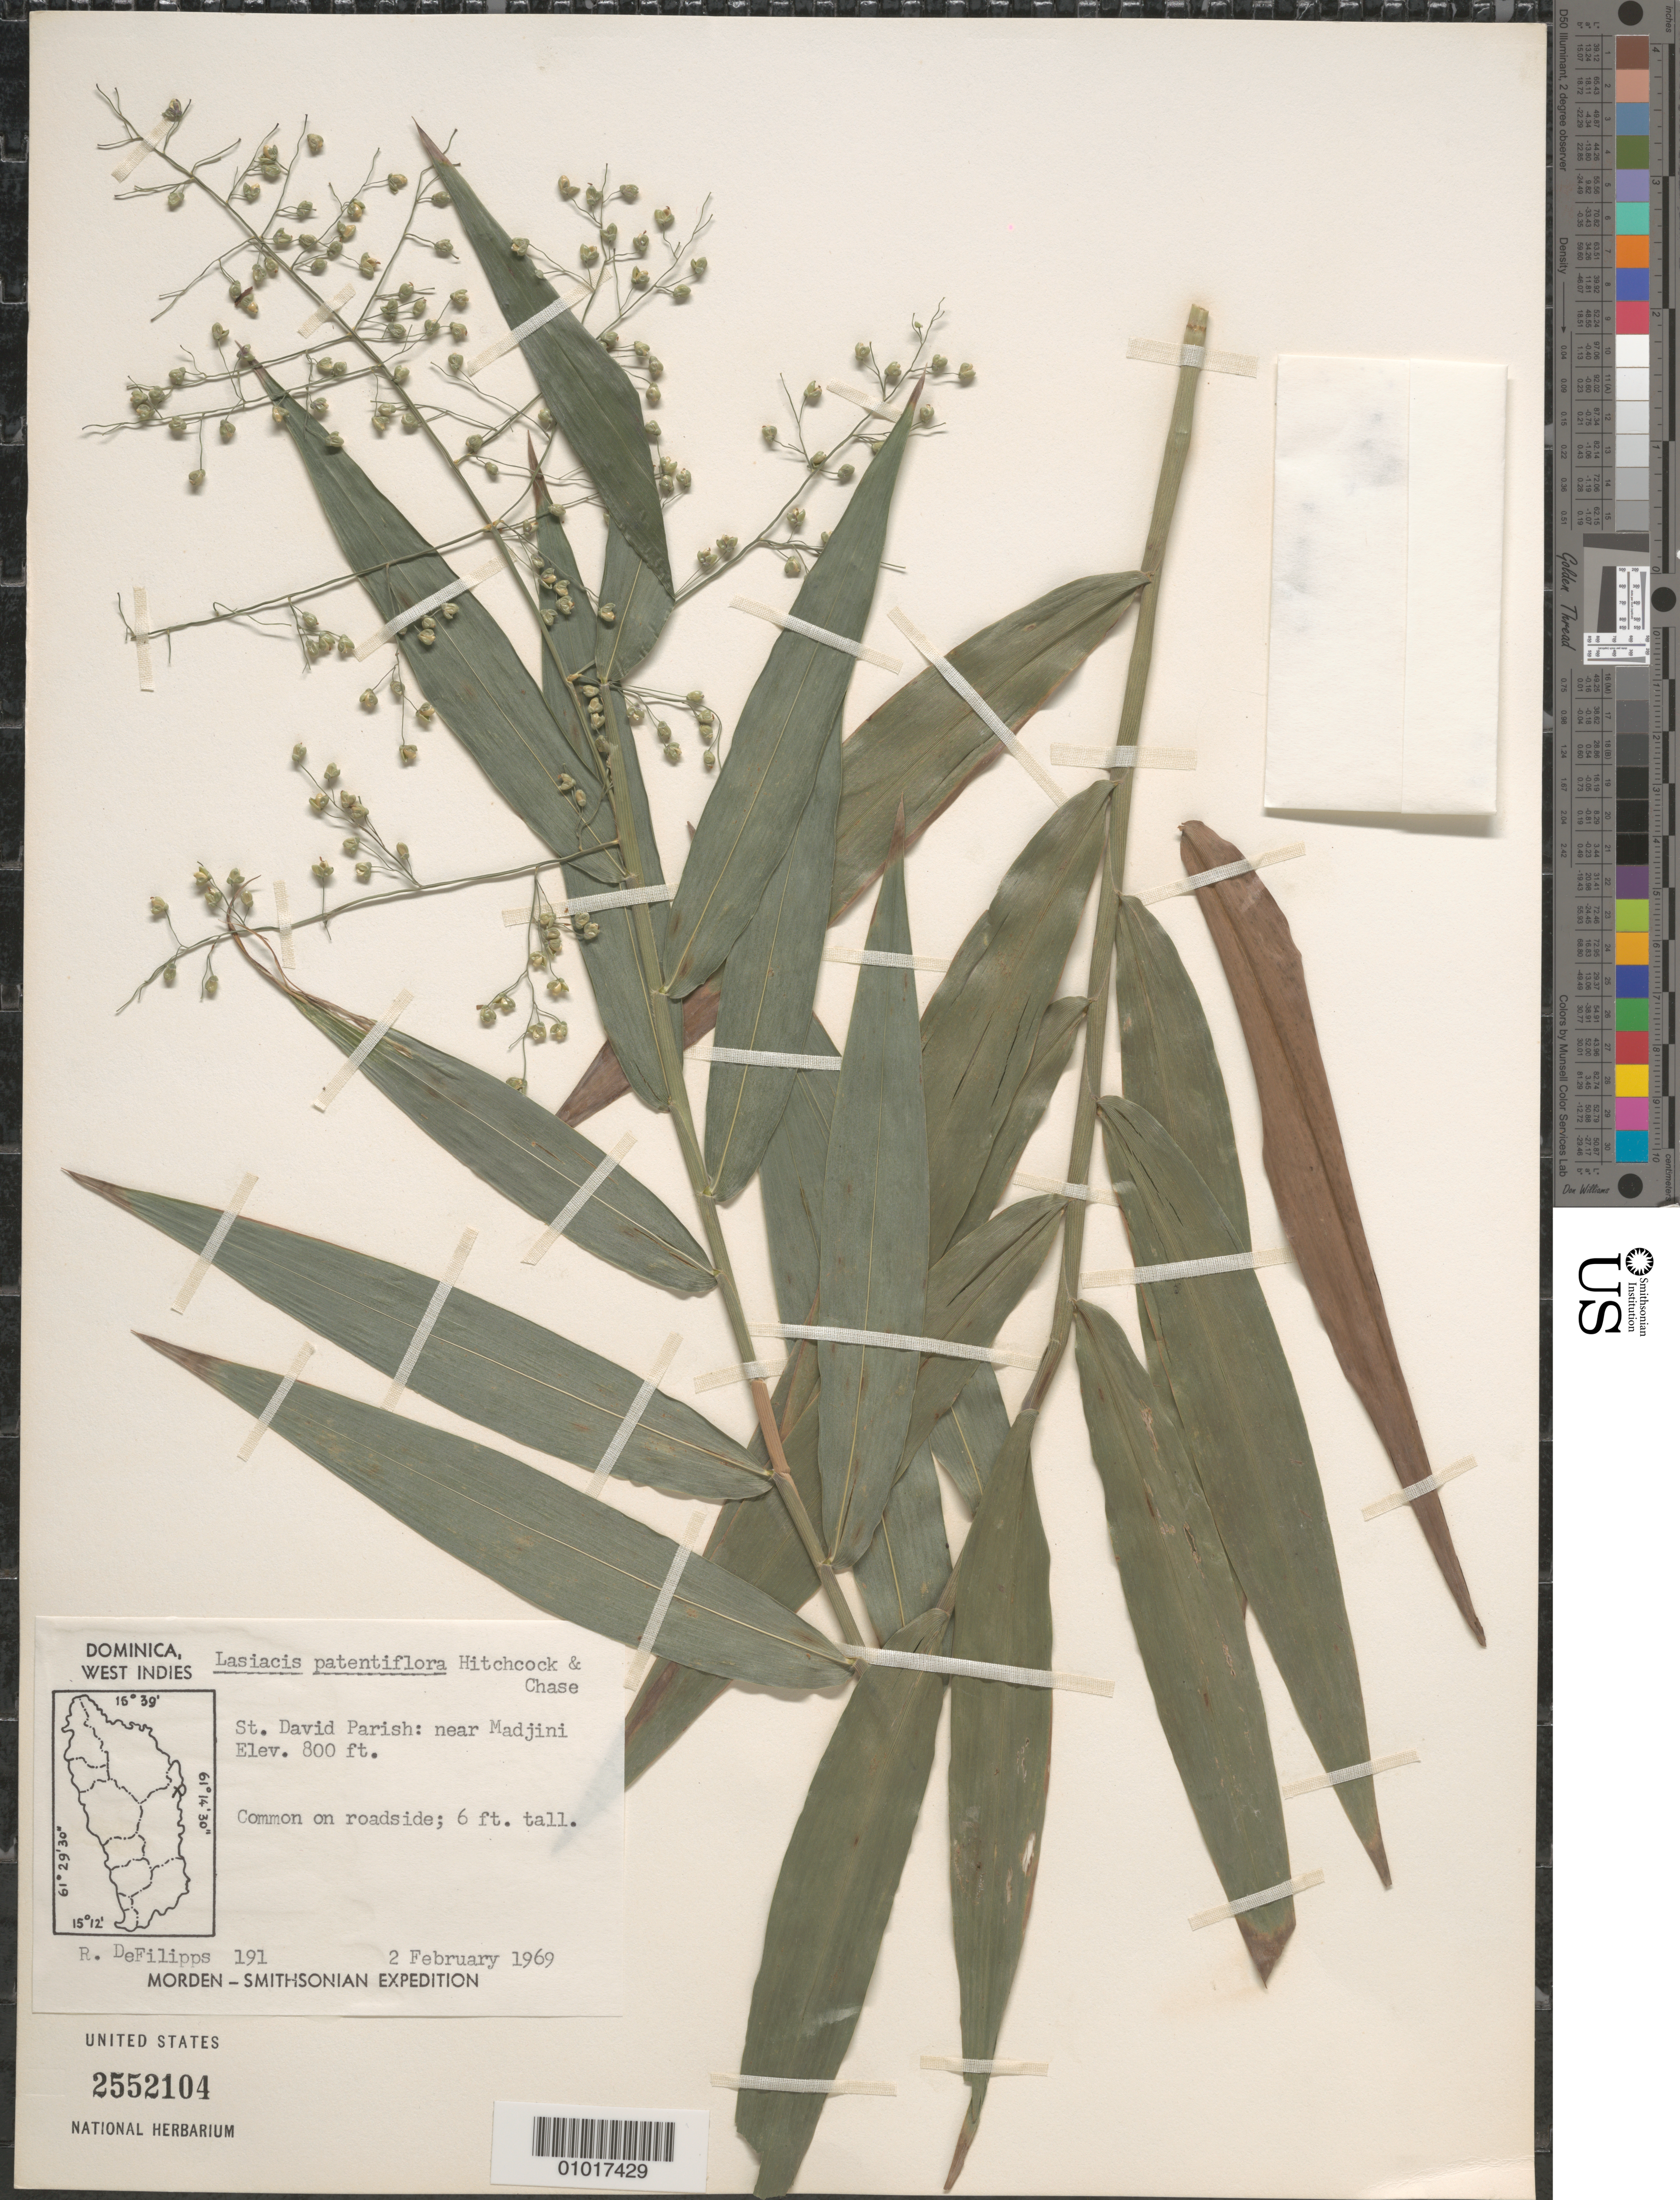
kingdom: Plantae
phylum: Tracheophyta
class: Liliopsida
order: Poales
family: Poaceae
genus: Lasiacis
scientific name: Lasiacis patentiflora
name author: Hitchc. & Chase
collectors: R. A. DeFilipps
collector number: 191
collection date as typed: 02 Feb 1969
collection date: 1969-02-02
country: Dominica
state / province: St. David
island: Dominica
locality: Near Madjini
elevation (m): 244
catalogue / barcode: US 2552104